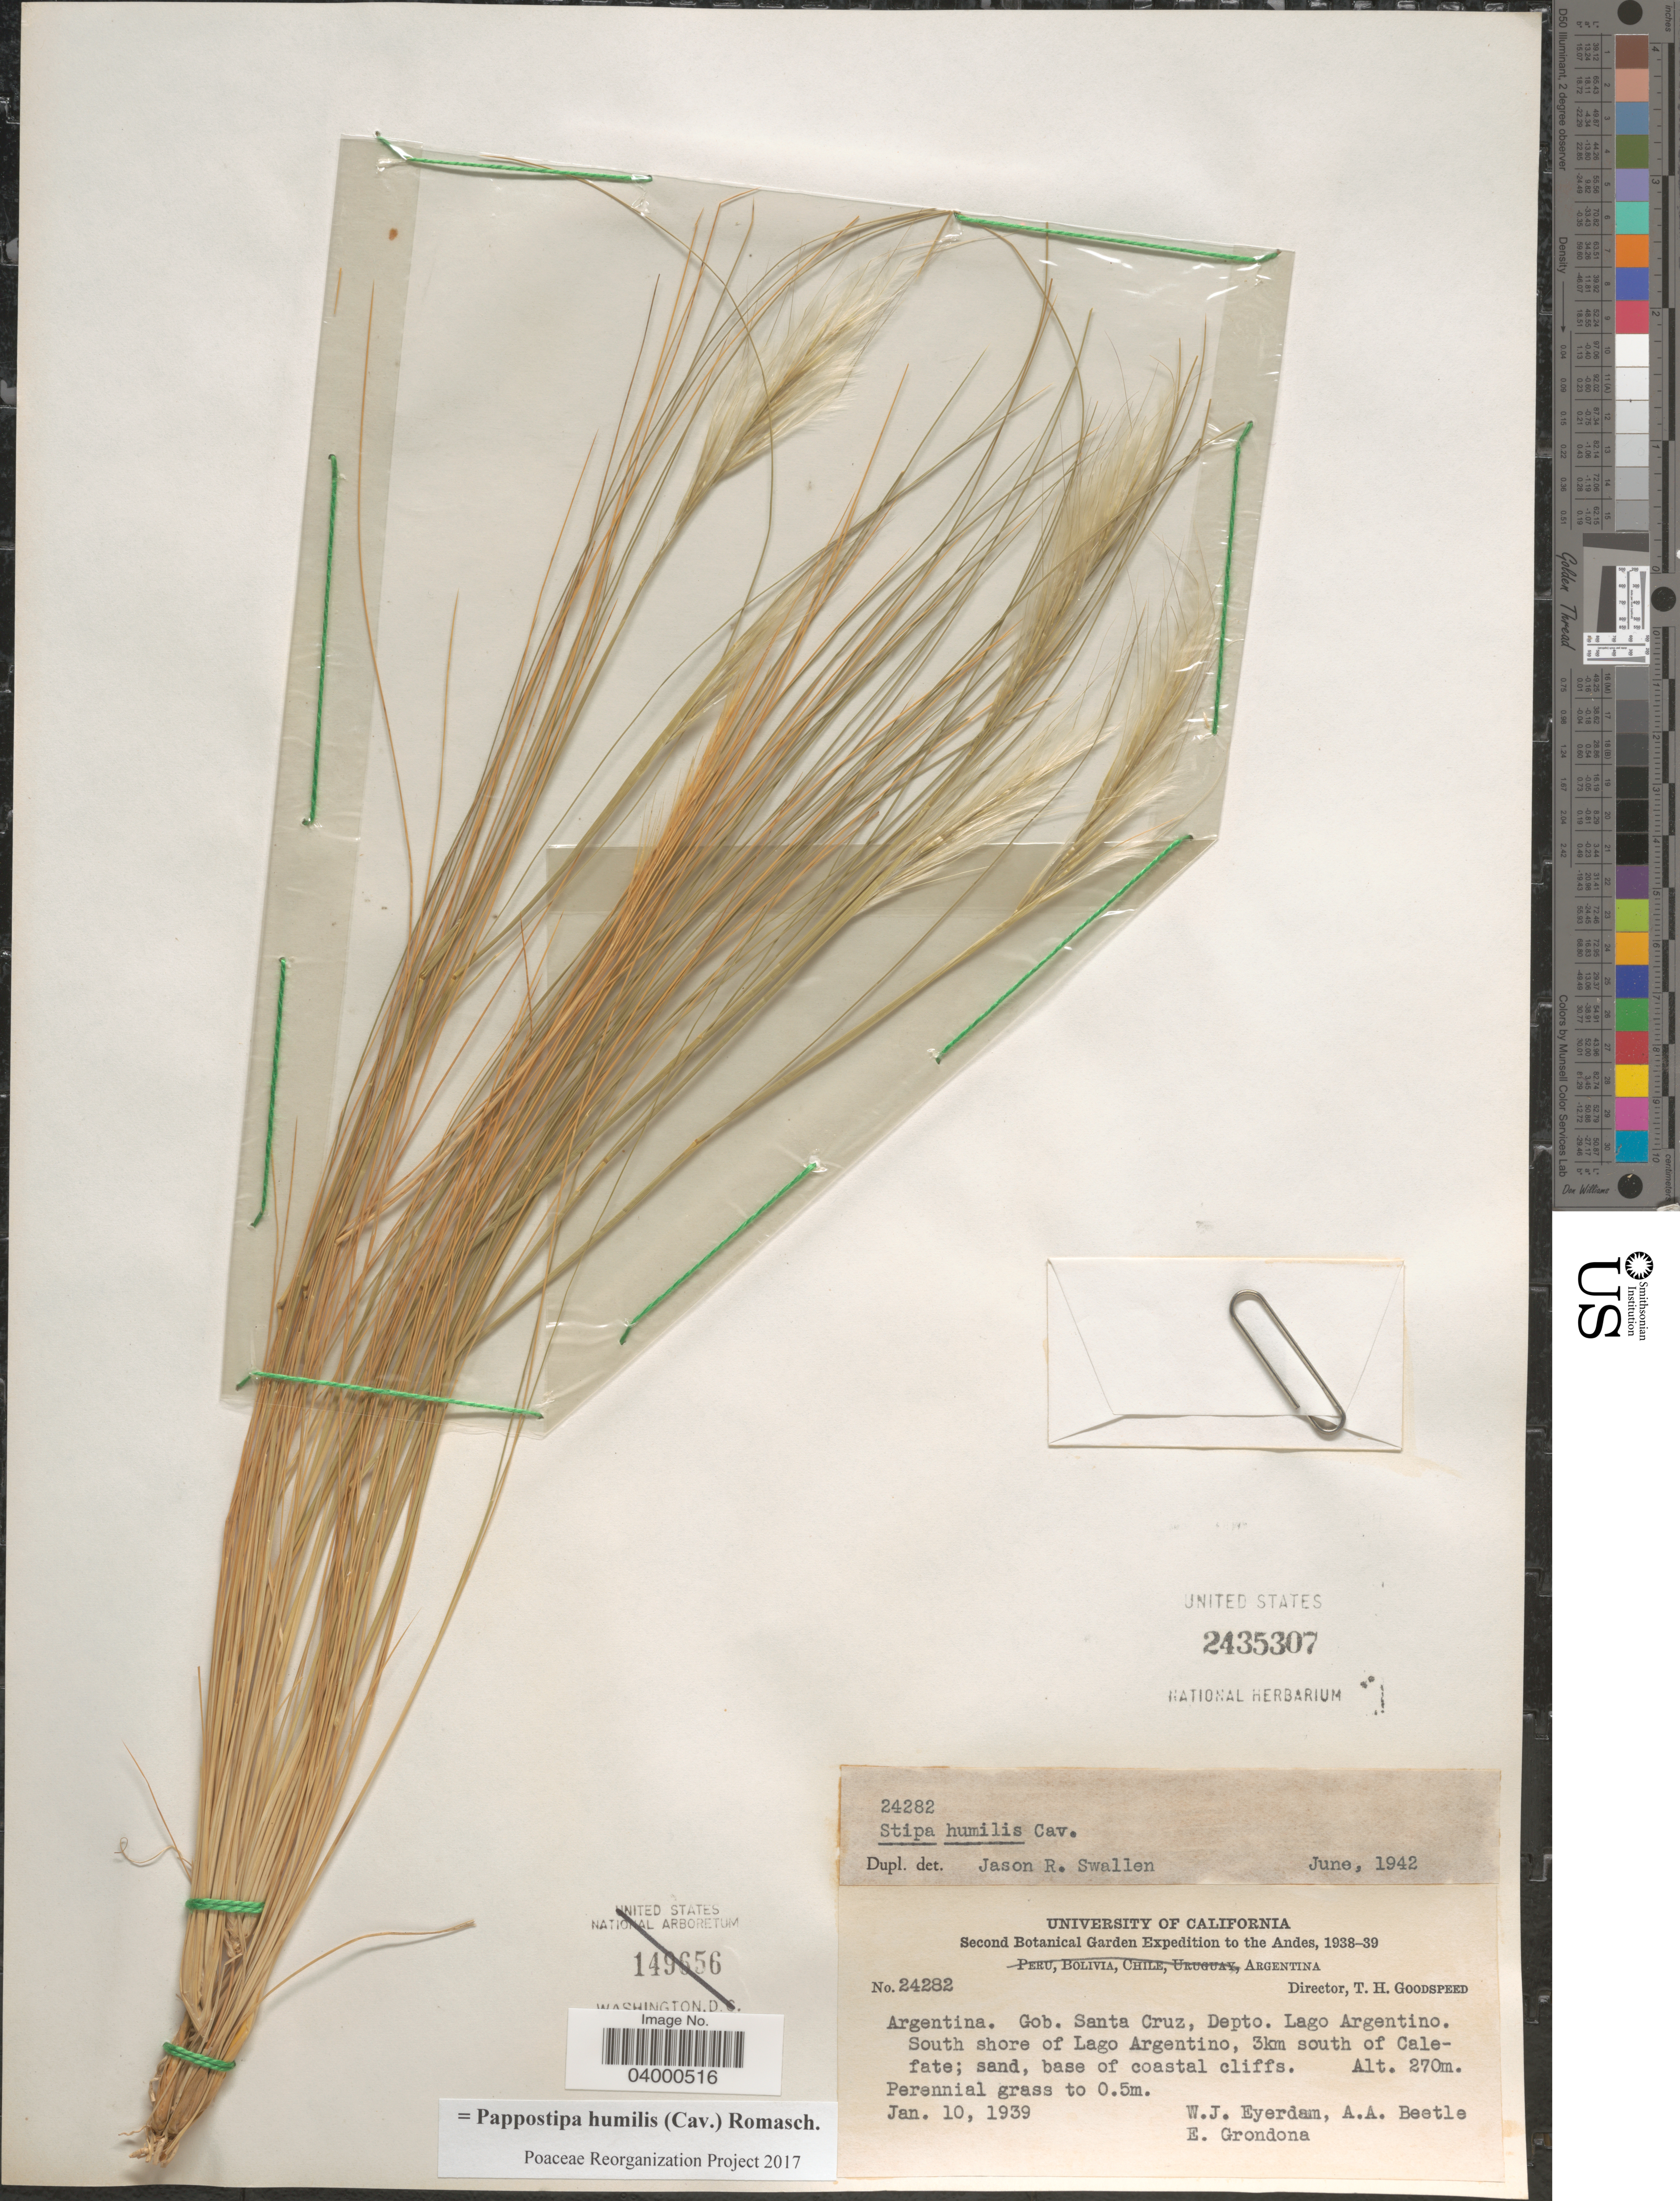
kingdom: Plantae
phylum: Tracheophyta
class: Liliopsida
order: Poales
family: Poaceae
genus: Pappostipa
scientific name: Pappostipa humilis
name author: (Cav.) Romasch.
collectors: W. J. Eyerdam, A. A. Beetle & E. Grondona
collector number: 24282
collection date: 1939-01-10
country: Argentina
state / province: Santa Cruz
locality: Andes. Gob. Santa Cruz, Depto. Lago Argentino. South shore of Lago Argentino, 3km south of Calefate.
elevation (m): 270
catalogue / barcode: US 2435307